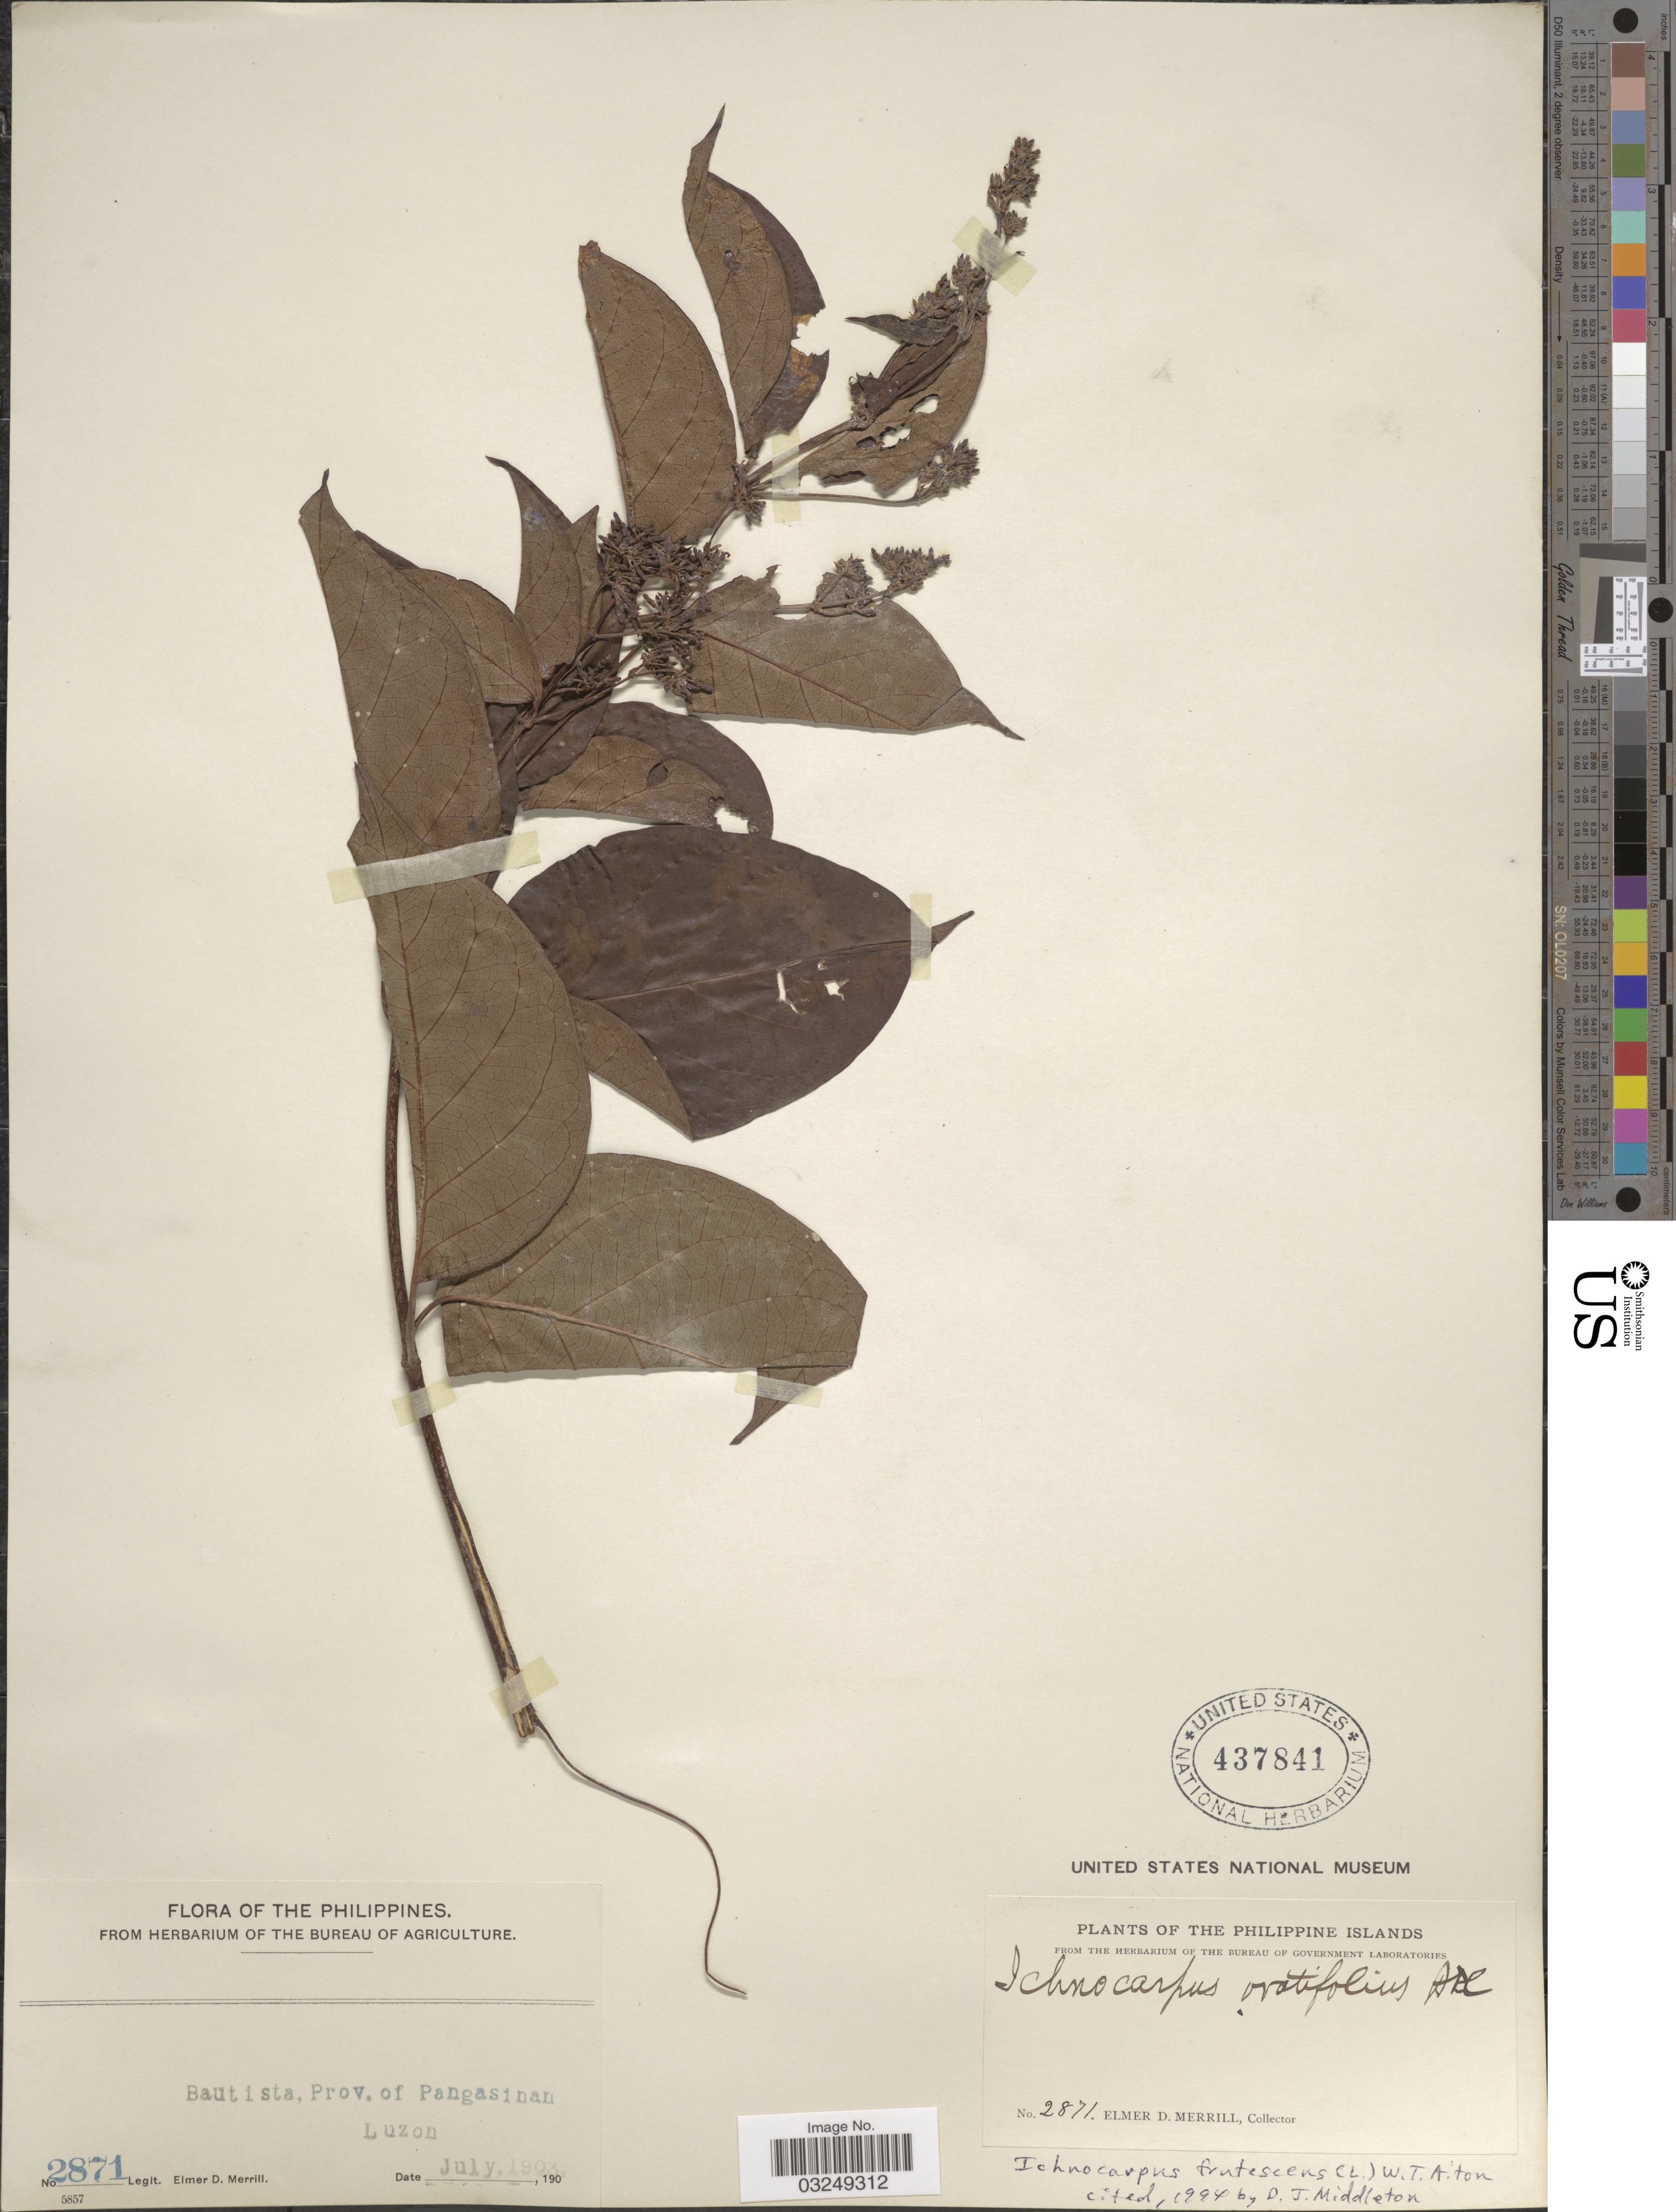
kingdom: Plantae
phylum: Tracheophyta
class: Magnoliopsida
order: Gentianales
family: Apocynaceae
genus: Ichnocarpus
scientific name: Ichnocarpus frutescens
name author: (L.) W.T. Aiton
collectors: E. D. Merrill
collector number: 2871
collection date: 1903-07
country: Philippines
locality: Bautista, Prov. of Pangasinan. Luzon. Philippine Islands.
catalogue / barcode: US 437841